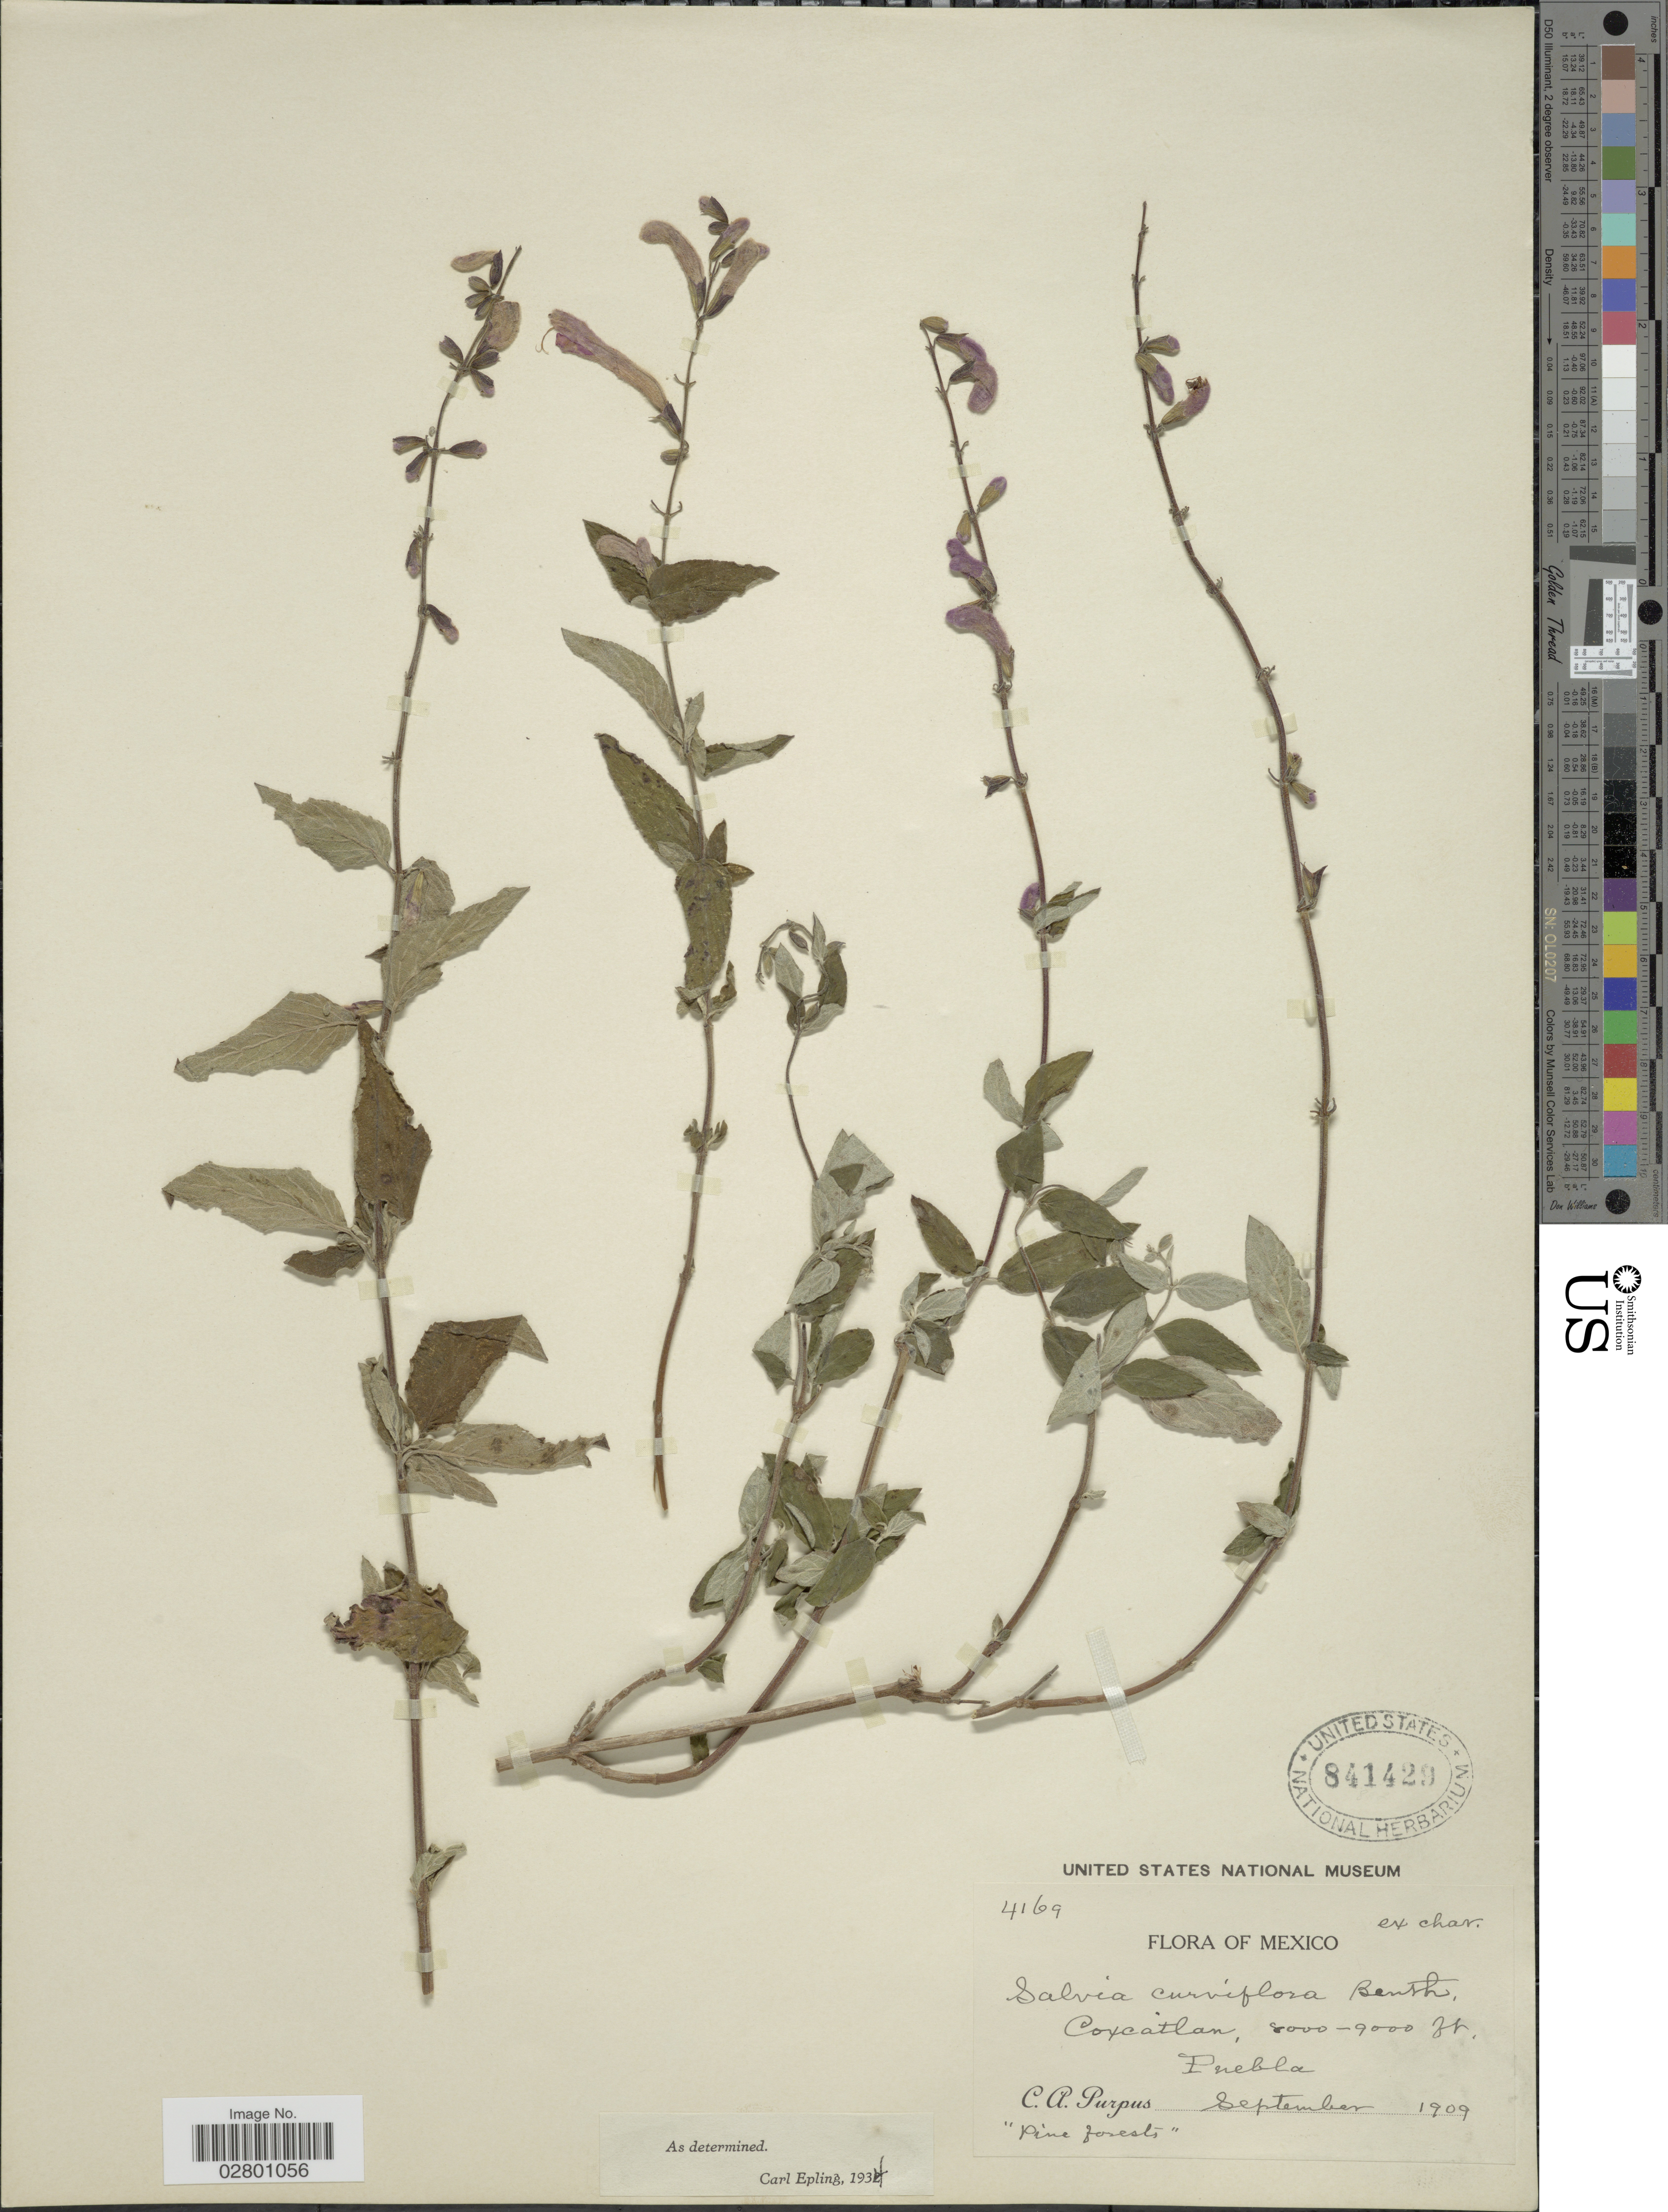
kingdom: Plantae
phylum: Tracheophyta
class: Magnoliopsida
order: Lamiales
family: Lamiaceae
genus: Salvia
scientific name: Salvia curviflora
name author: Benth.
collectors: C. A. Purpus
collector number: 4169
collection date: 1909-09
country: Mexico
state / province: Puebla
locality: Coxcatlan.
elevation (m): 2438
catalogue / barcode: US 841429